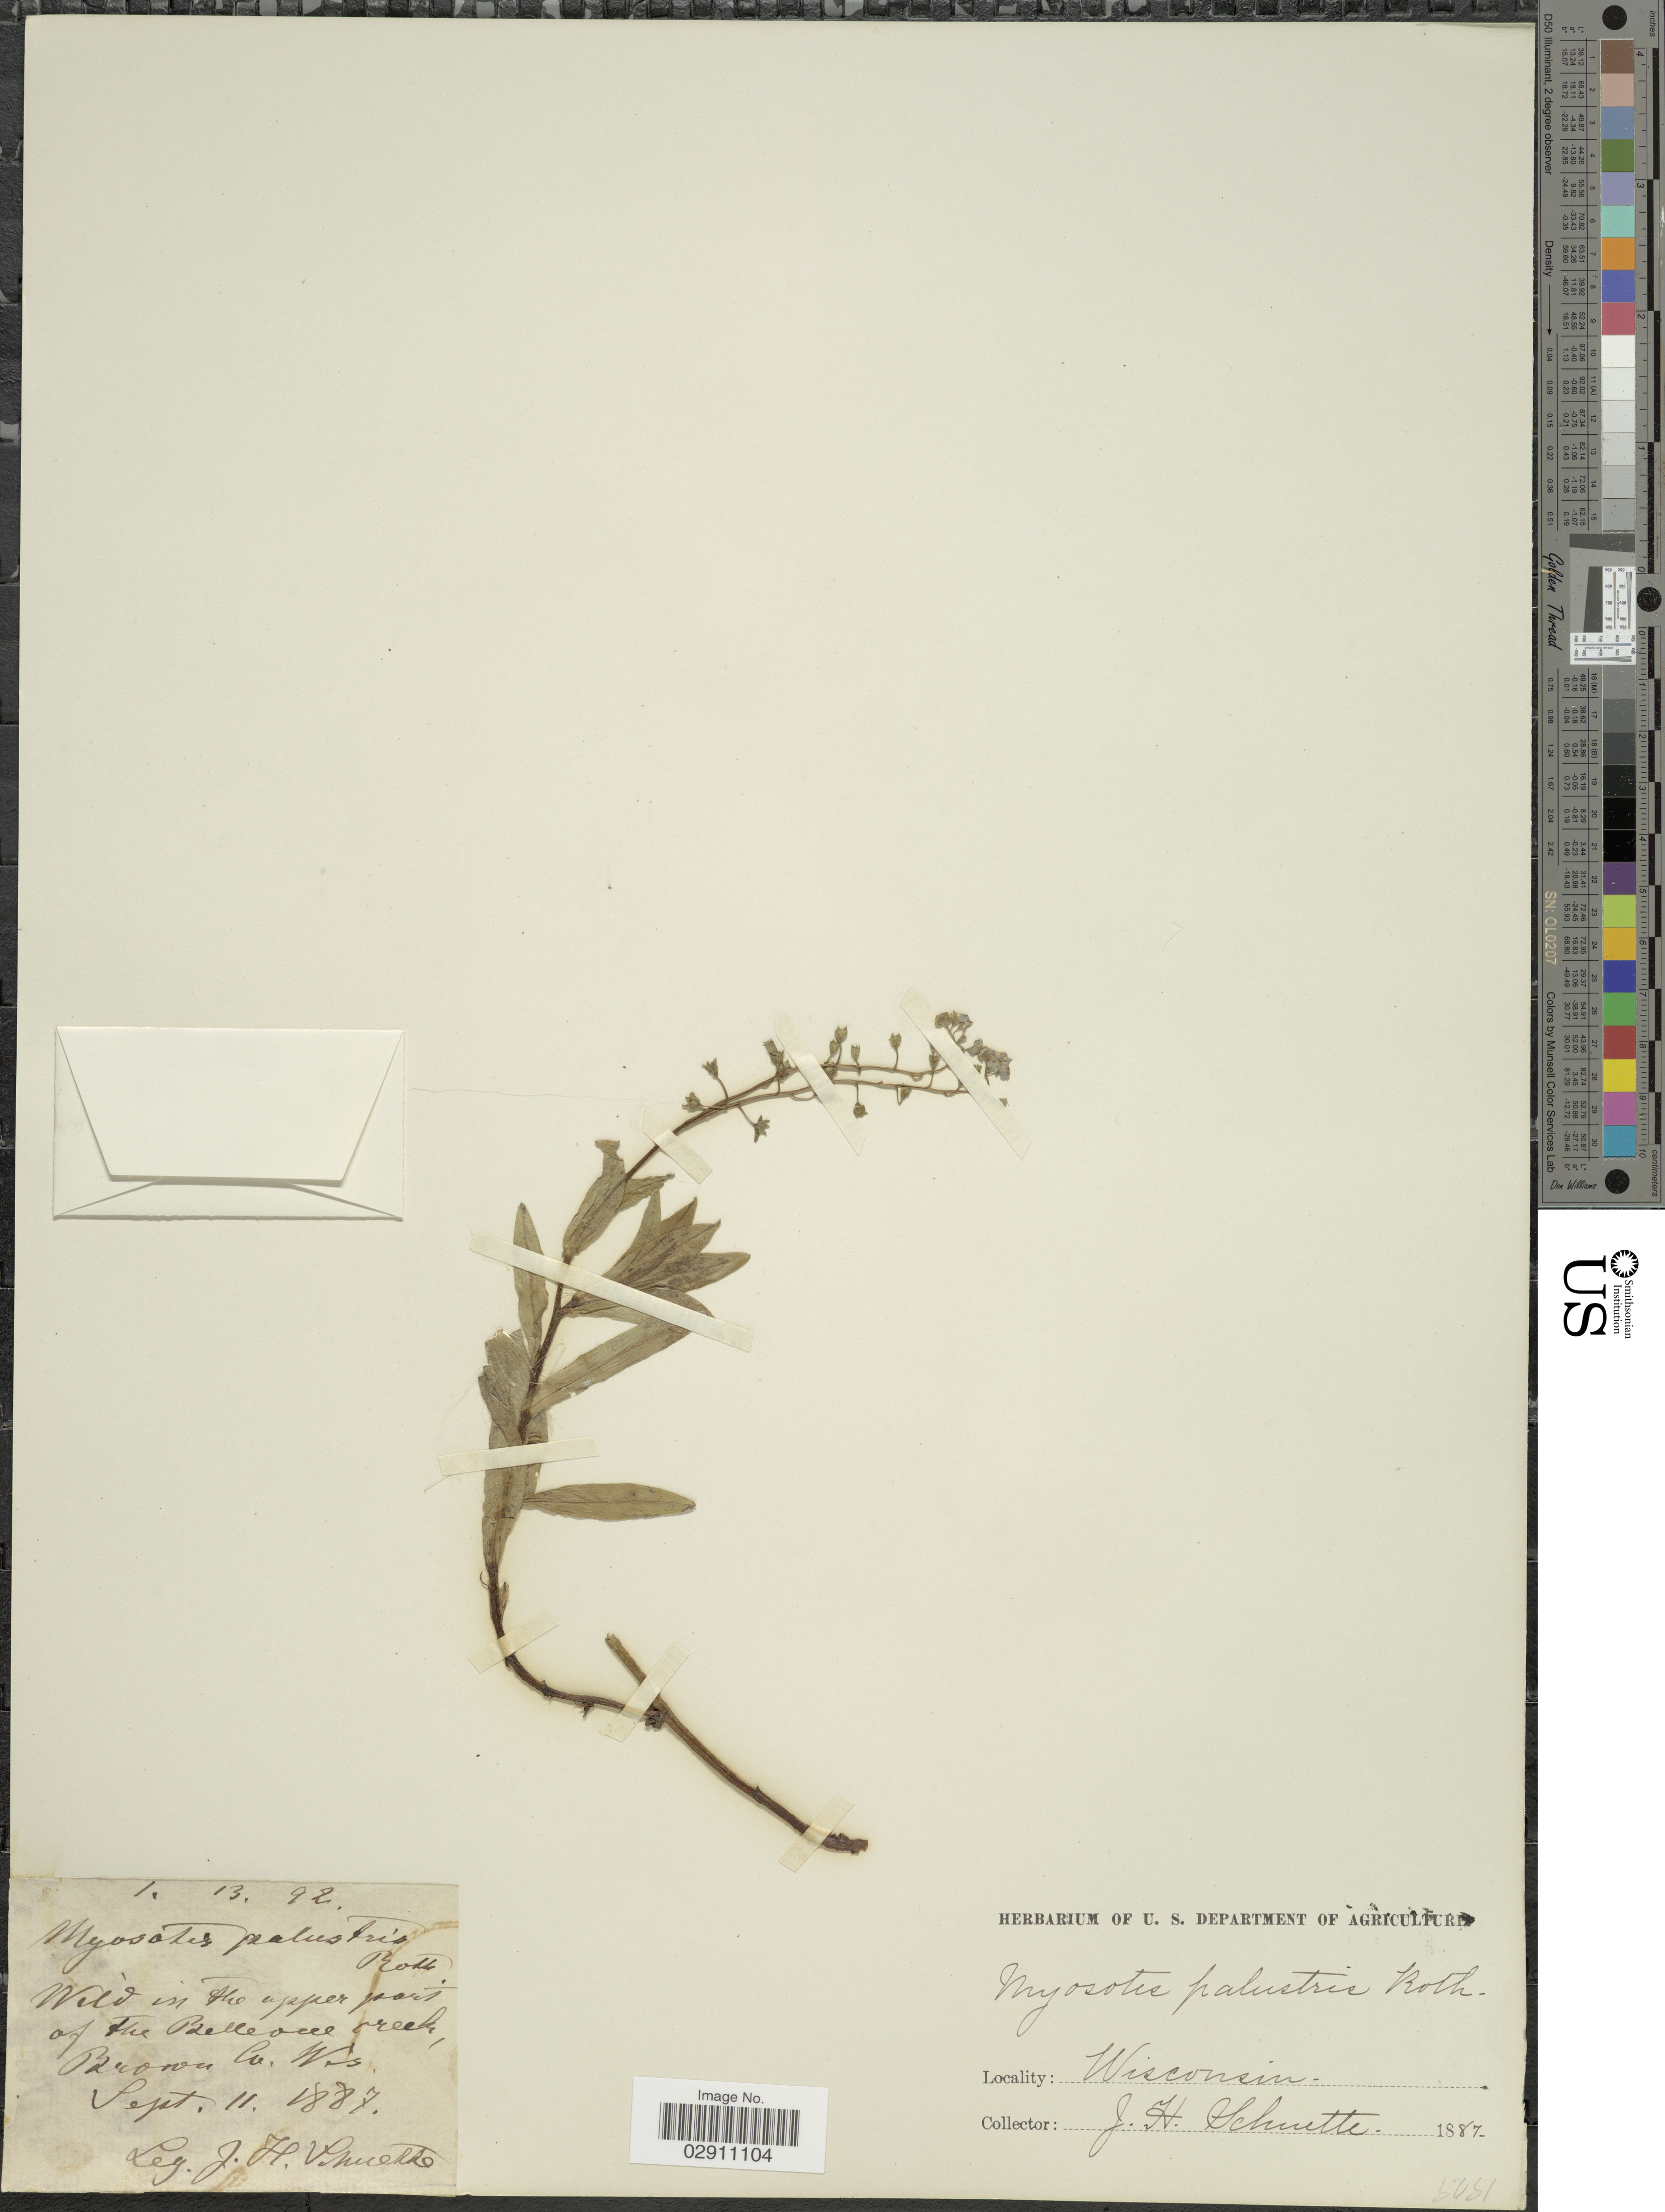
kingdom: Plantae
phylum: Tracheophyta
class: Magnoliopsida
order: Boraginales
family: Boraginaceae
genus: Myosotis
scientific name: Myosotis palustris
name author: L.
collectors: J. Schutte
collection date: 1887-09-11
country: United States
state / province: Wisconsin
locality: Wild in the upper port of the Belleocee Creek, Brown Co.